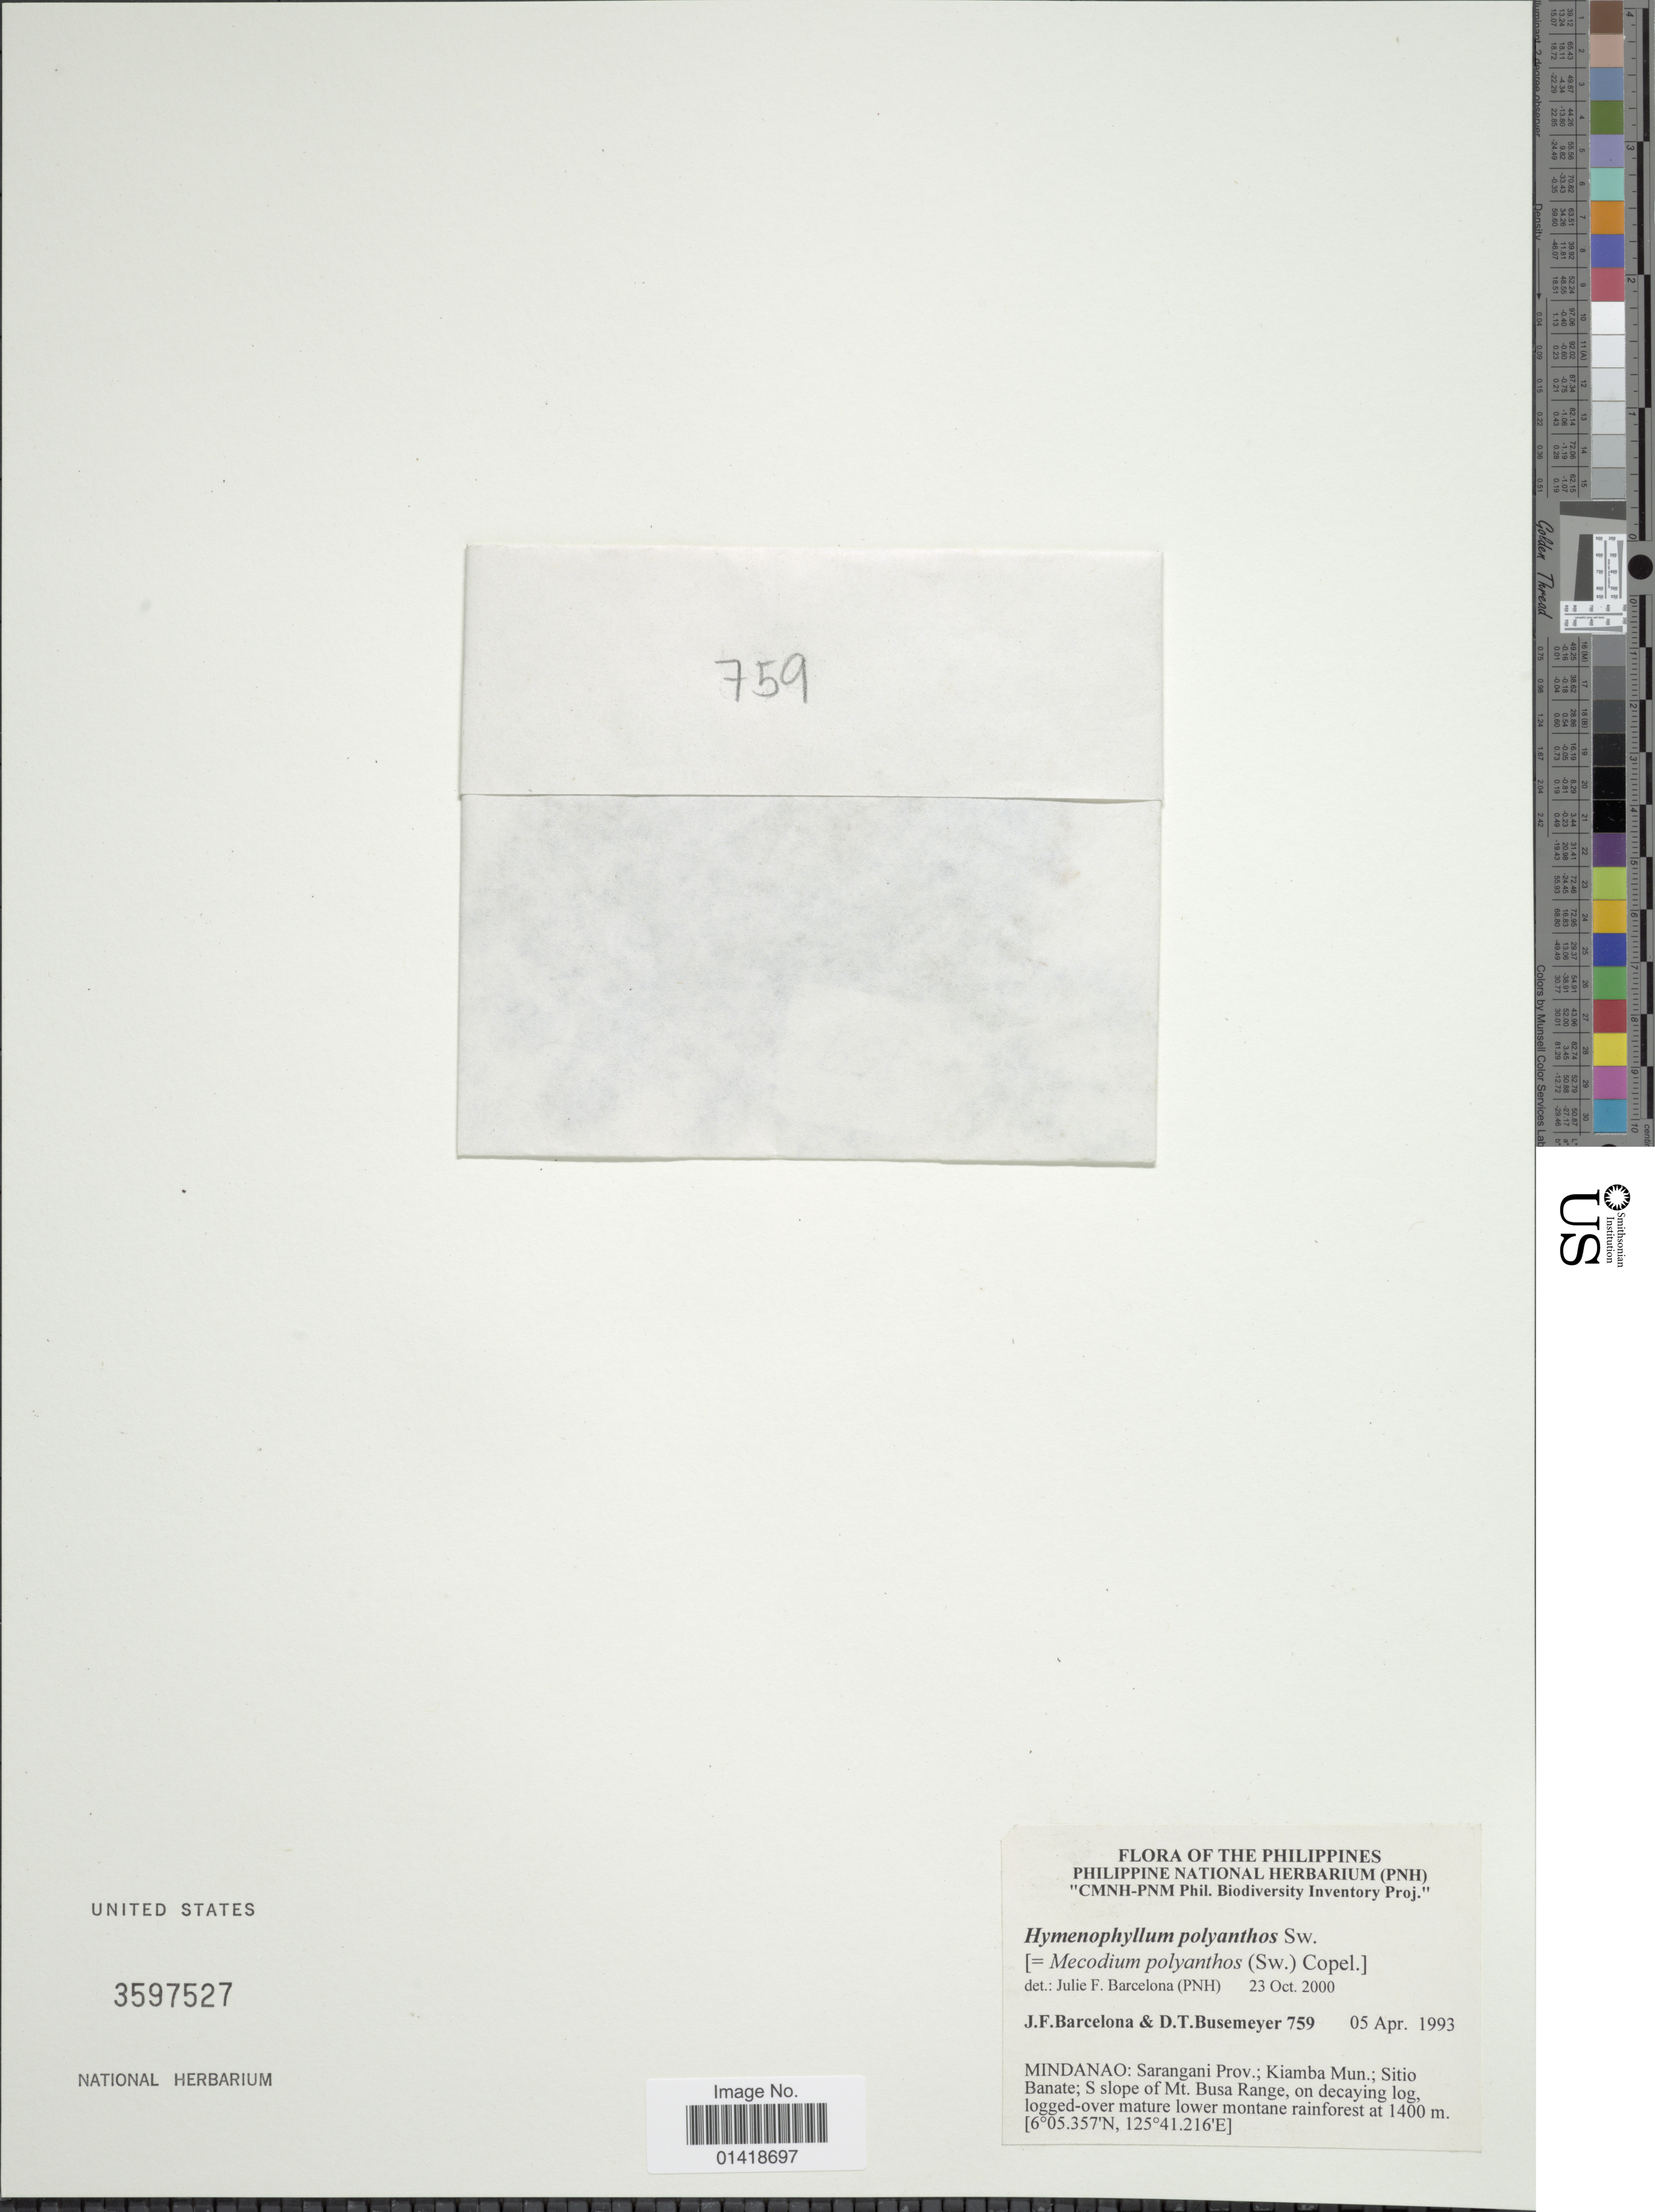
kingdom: Plantae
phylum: Tracheophyta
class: Polypodiopsida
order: Hymenophyllales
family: Hymenophyllaceae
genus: Hymenophyllum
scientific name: Hymenophyllum polyanthos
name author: (Sw.) Sw.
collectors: J. F. Barcelona & D. Busemeyer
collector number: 759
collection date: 1993-04-05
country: Philippines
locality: The Philippines. Mindanao: Sarangani Prov.; Kiamba Mun.; Soitio Banate; S slope of Mt. Busa Range. on decaying log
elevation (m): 1400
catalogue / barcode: US 3597527